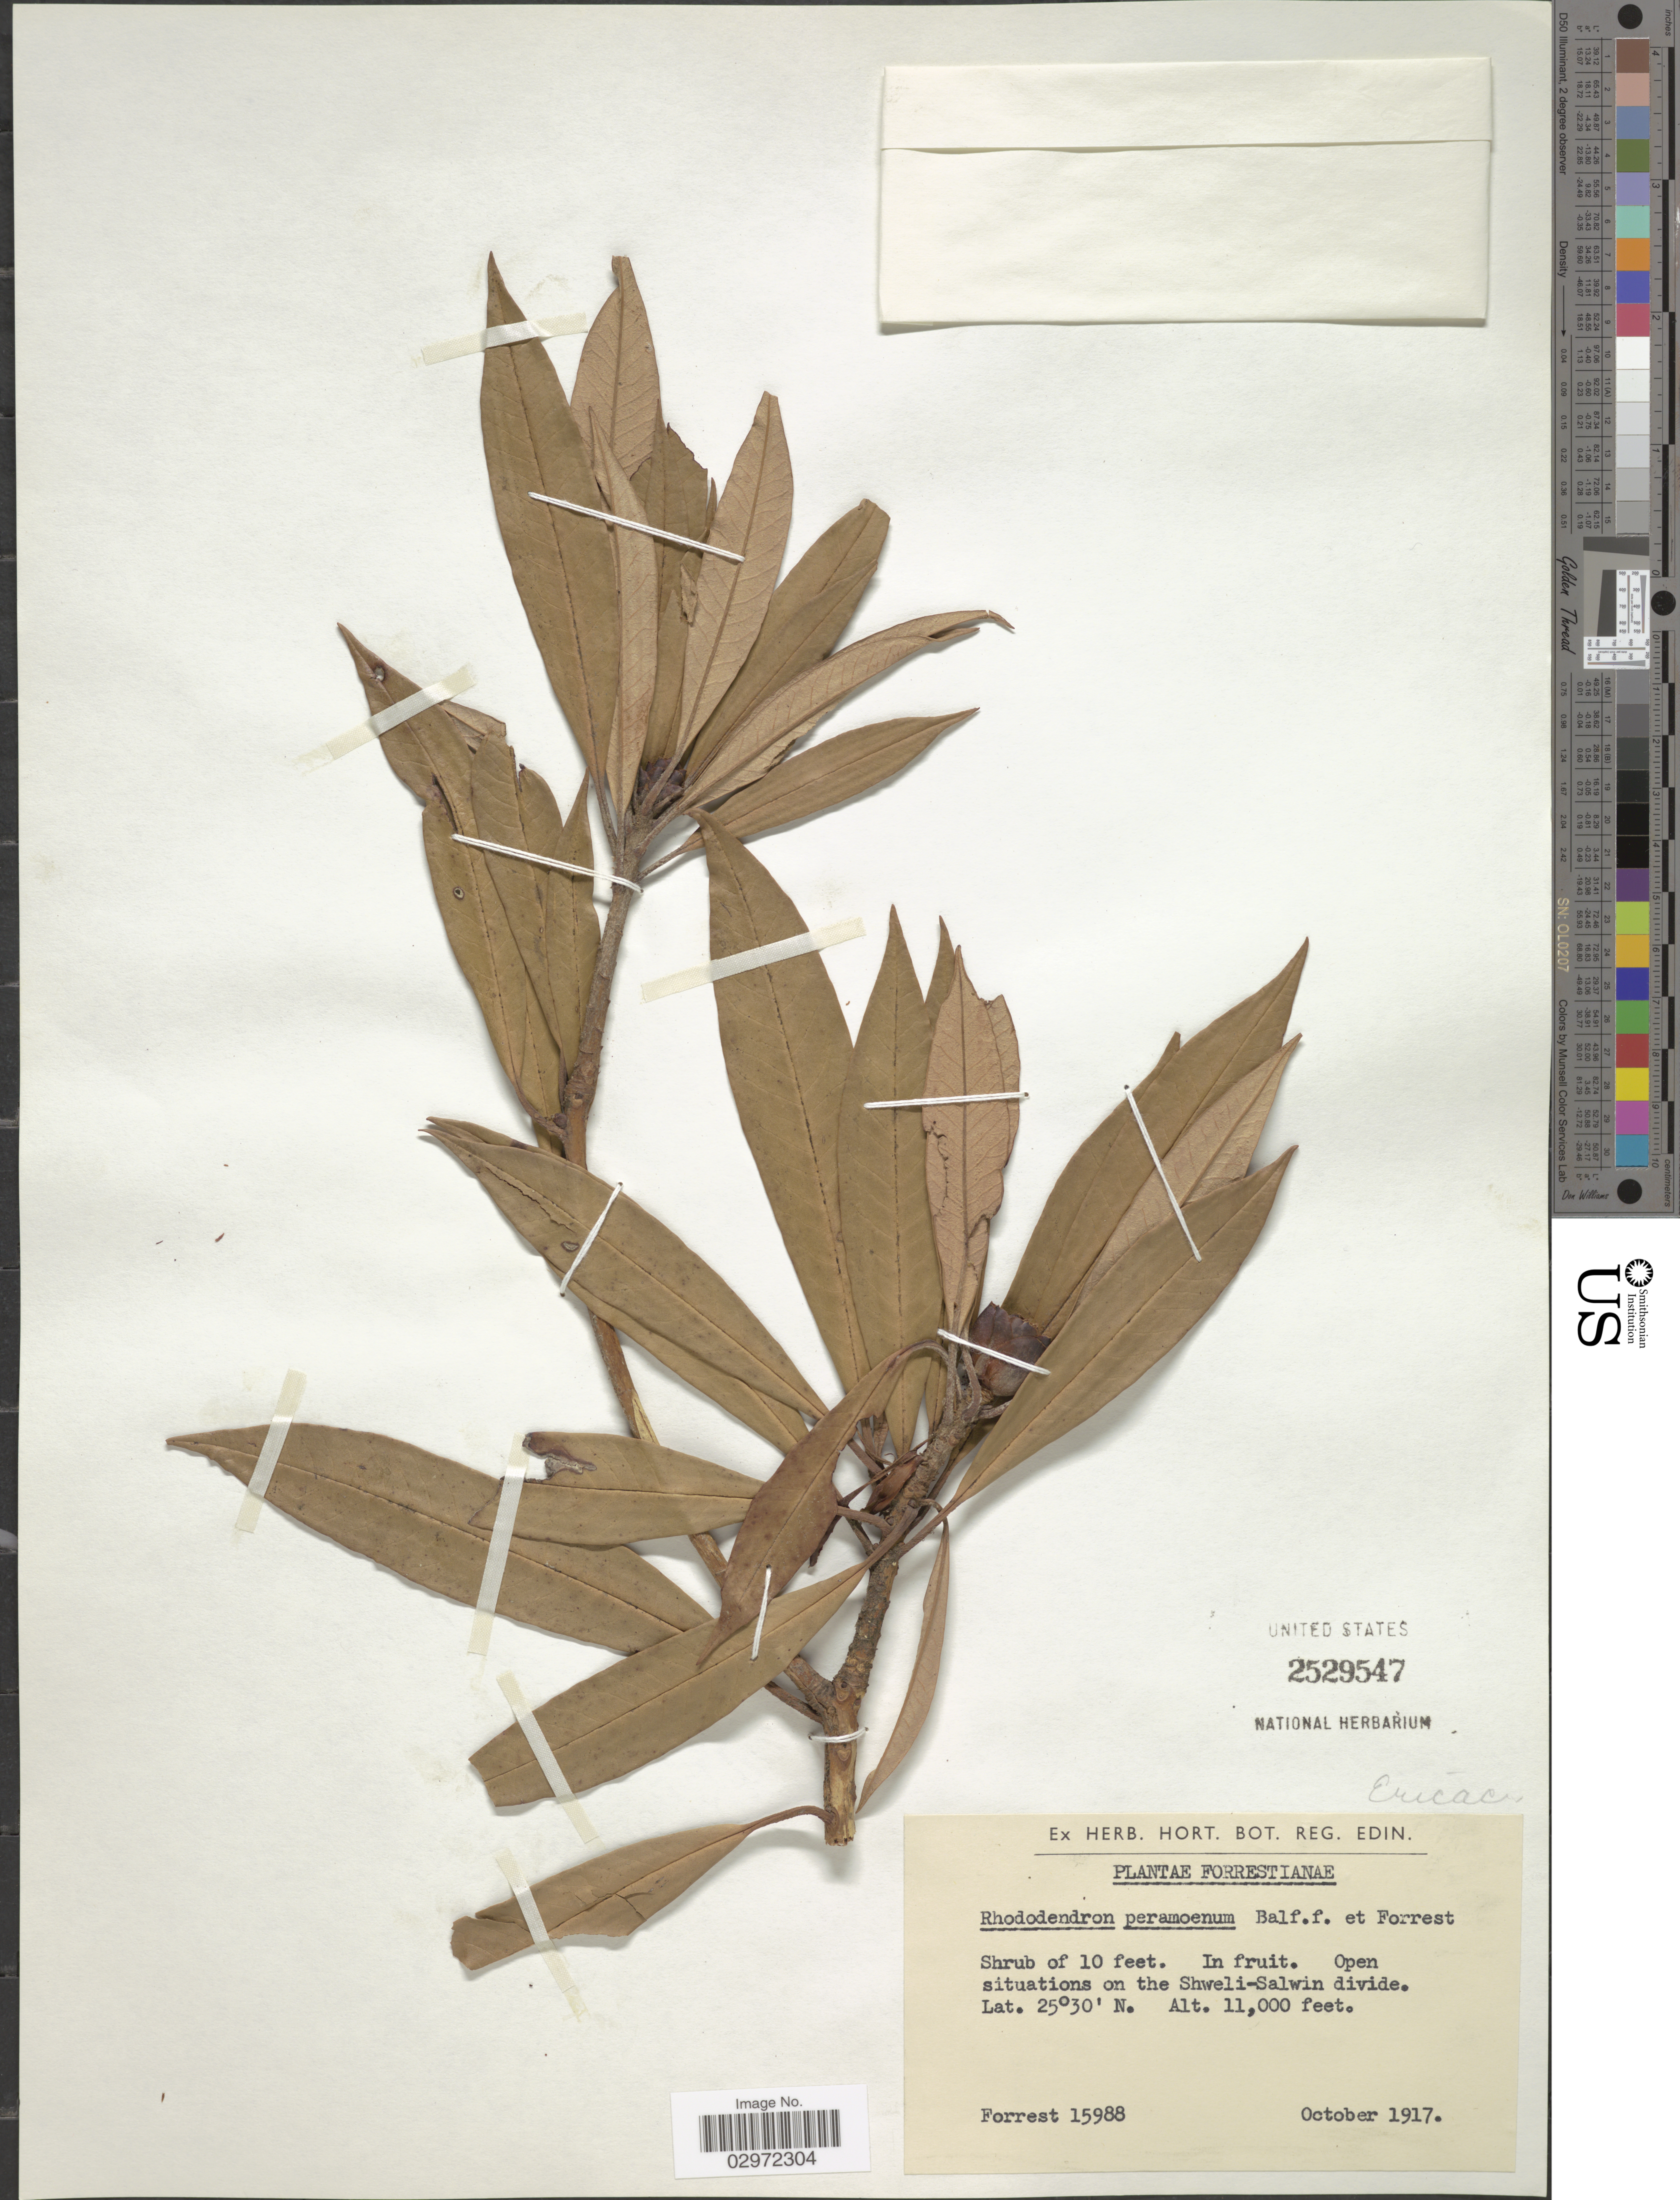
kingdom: Plantae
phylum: Tracheophyta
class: Magnoliopsida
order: Ericales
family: Ericaceae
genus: Rhododendron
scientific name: Rhododendron peramoenum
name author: Balf. f. & Forrest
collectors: -. Forrest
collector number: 15988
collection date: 1917-10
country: China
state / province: Yunnan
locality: Open situations on the Shweli-Salwin divide.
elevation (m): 3353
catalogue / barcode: US 2529547